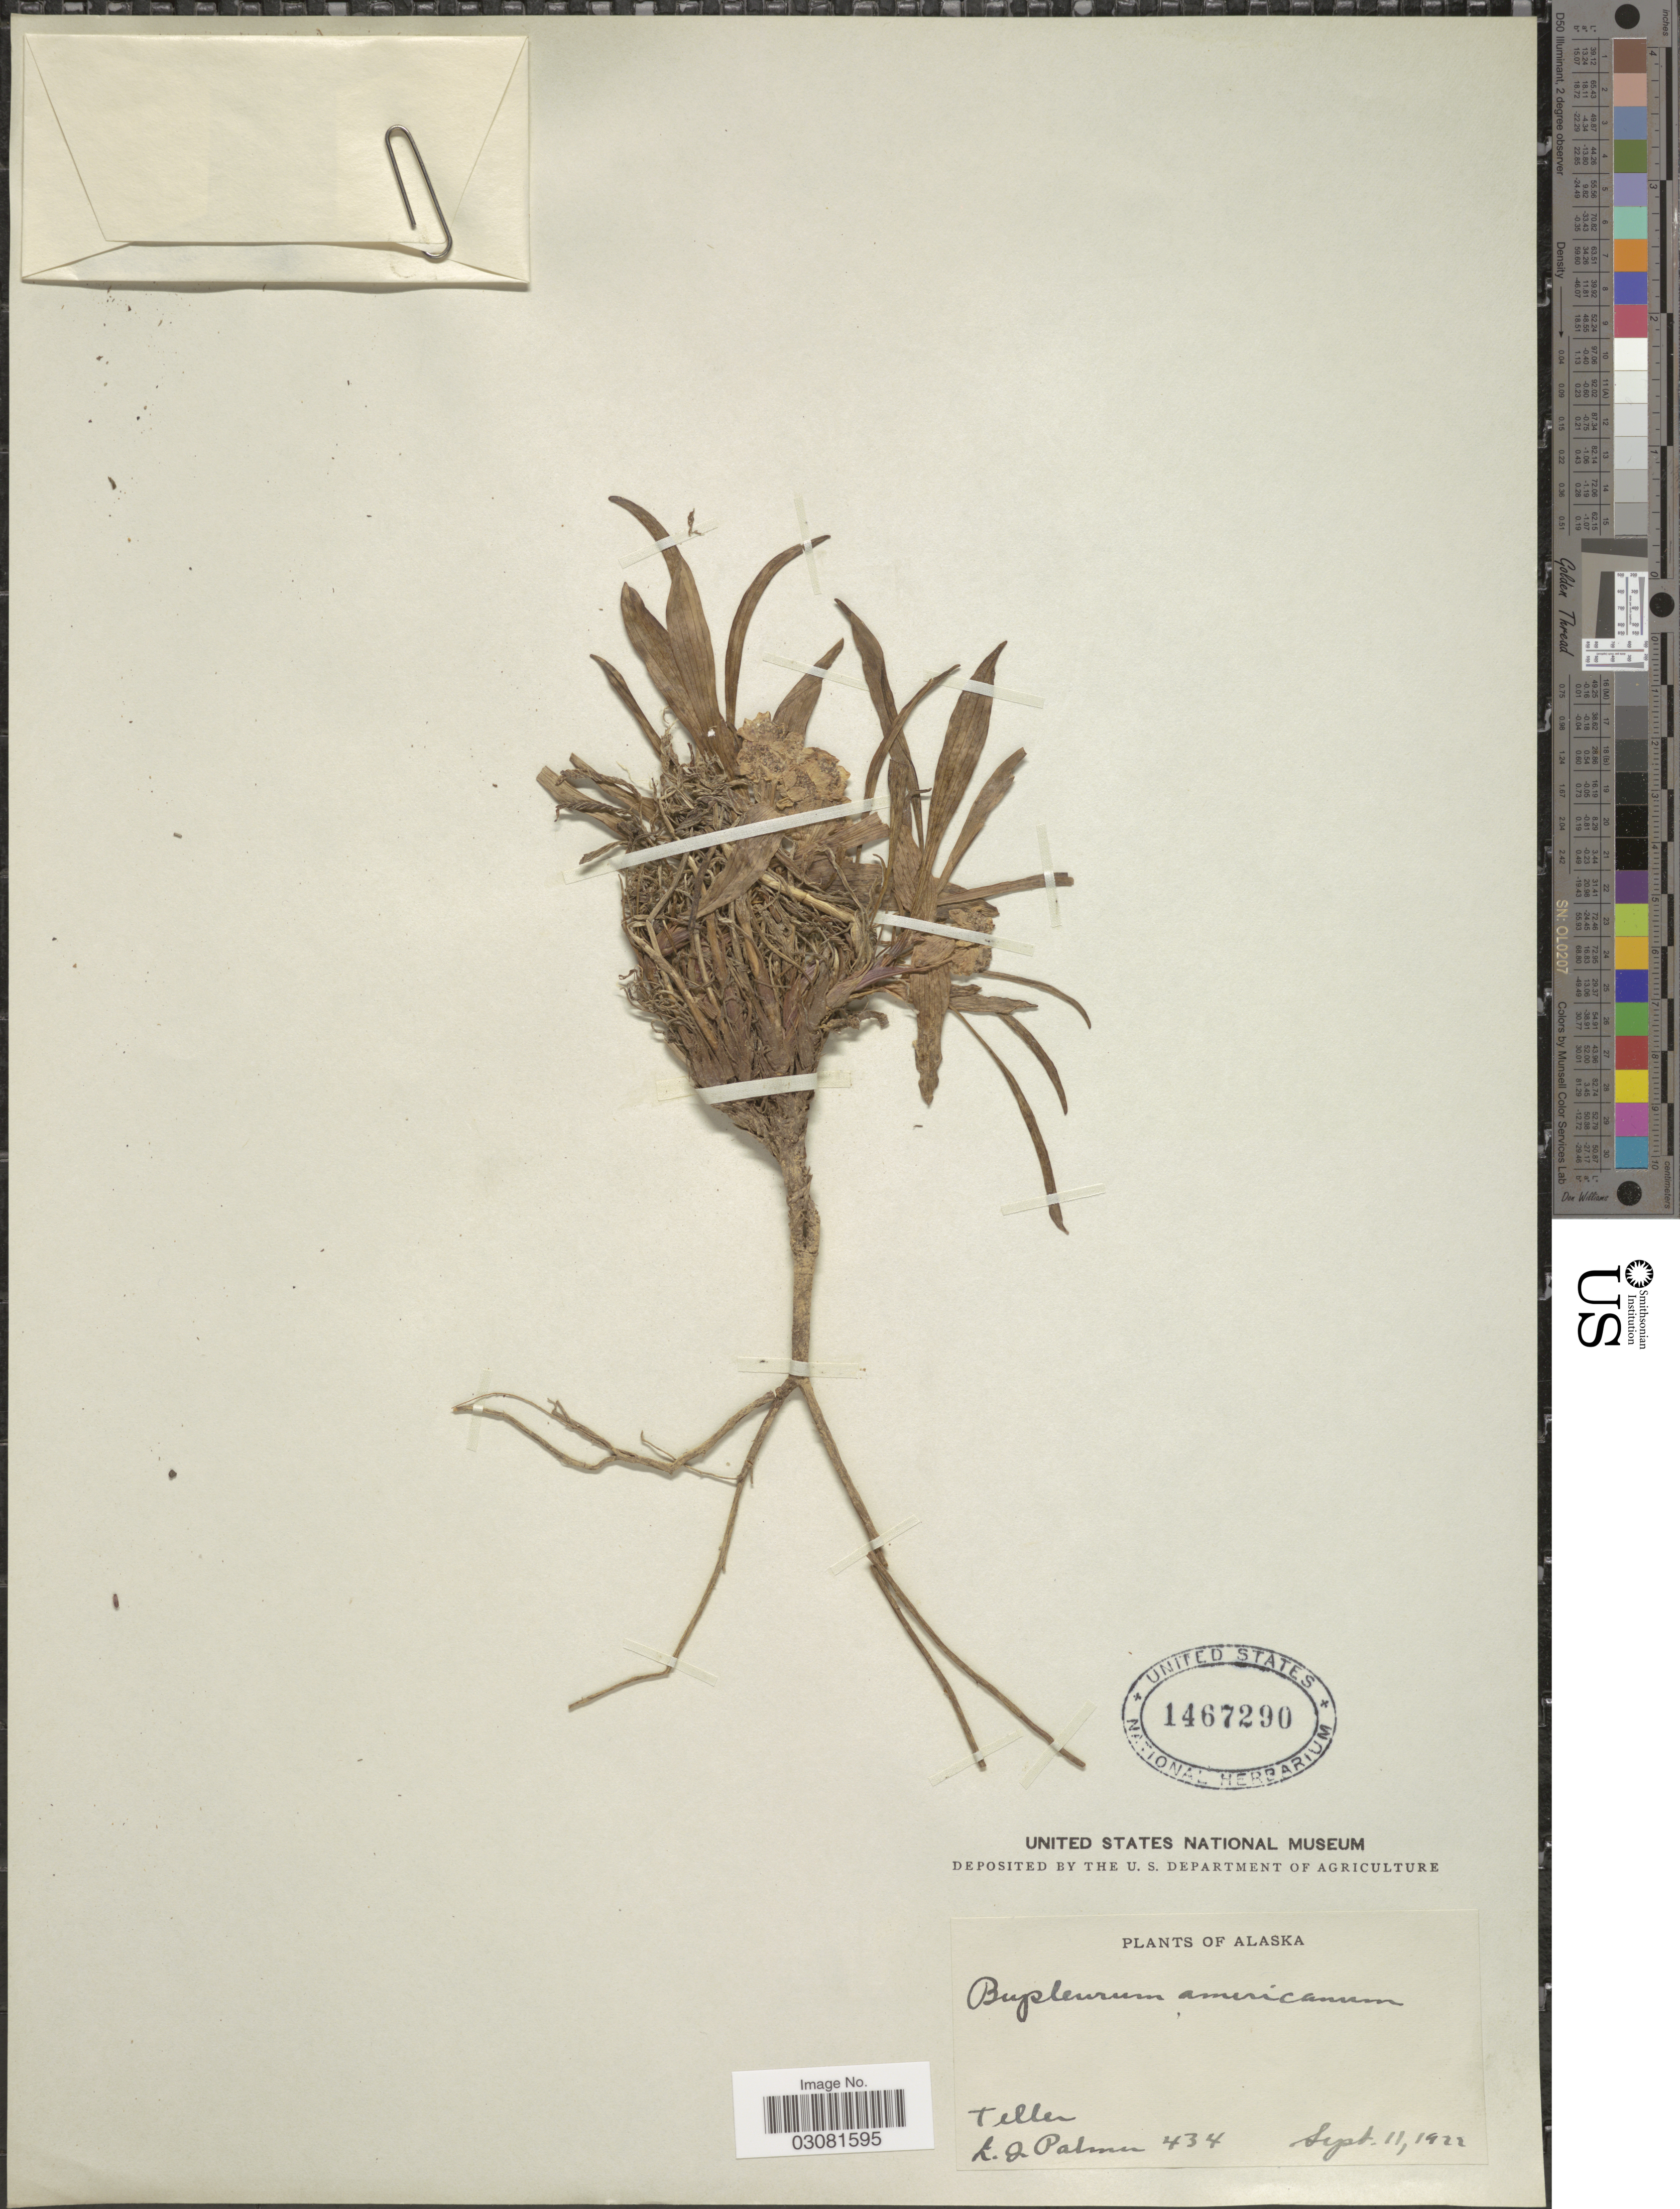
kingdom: Plantae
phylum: Tracheophyta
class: Magnoliopsida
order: Apiales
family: Apiaceae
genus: Bupleurum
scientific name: Bupleurum americanum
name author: J.M. Coult. & Rose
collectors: L. J. Palmer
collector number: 434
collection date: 1922-09-11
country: United States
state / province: Alaska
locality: Teller.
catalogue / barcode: US 1467290